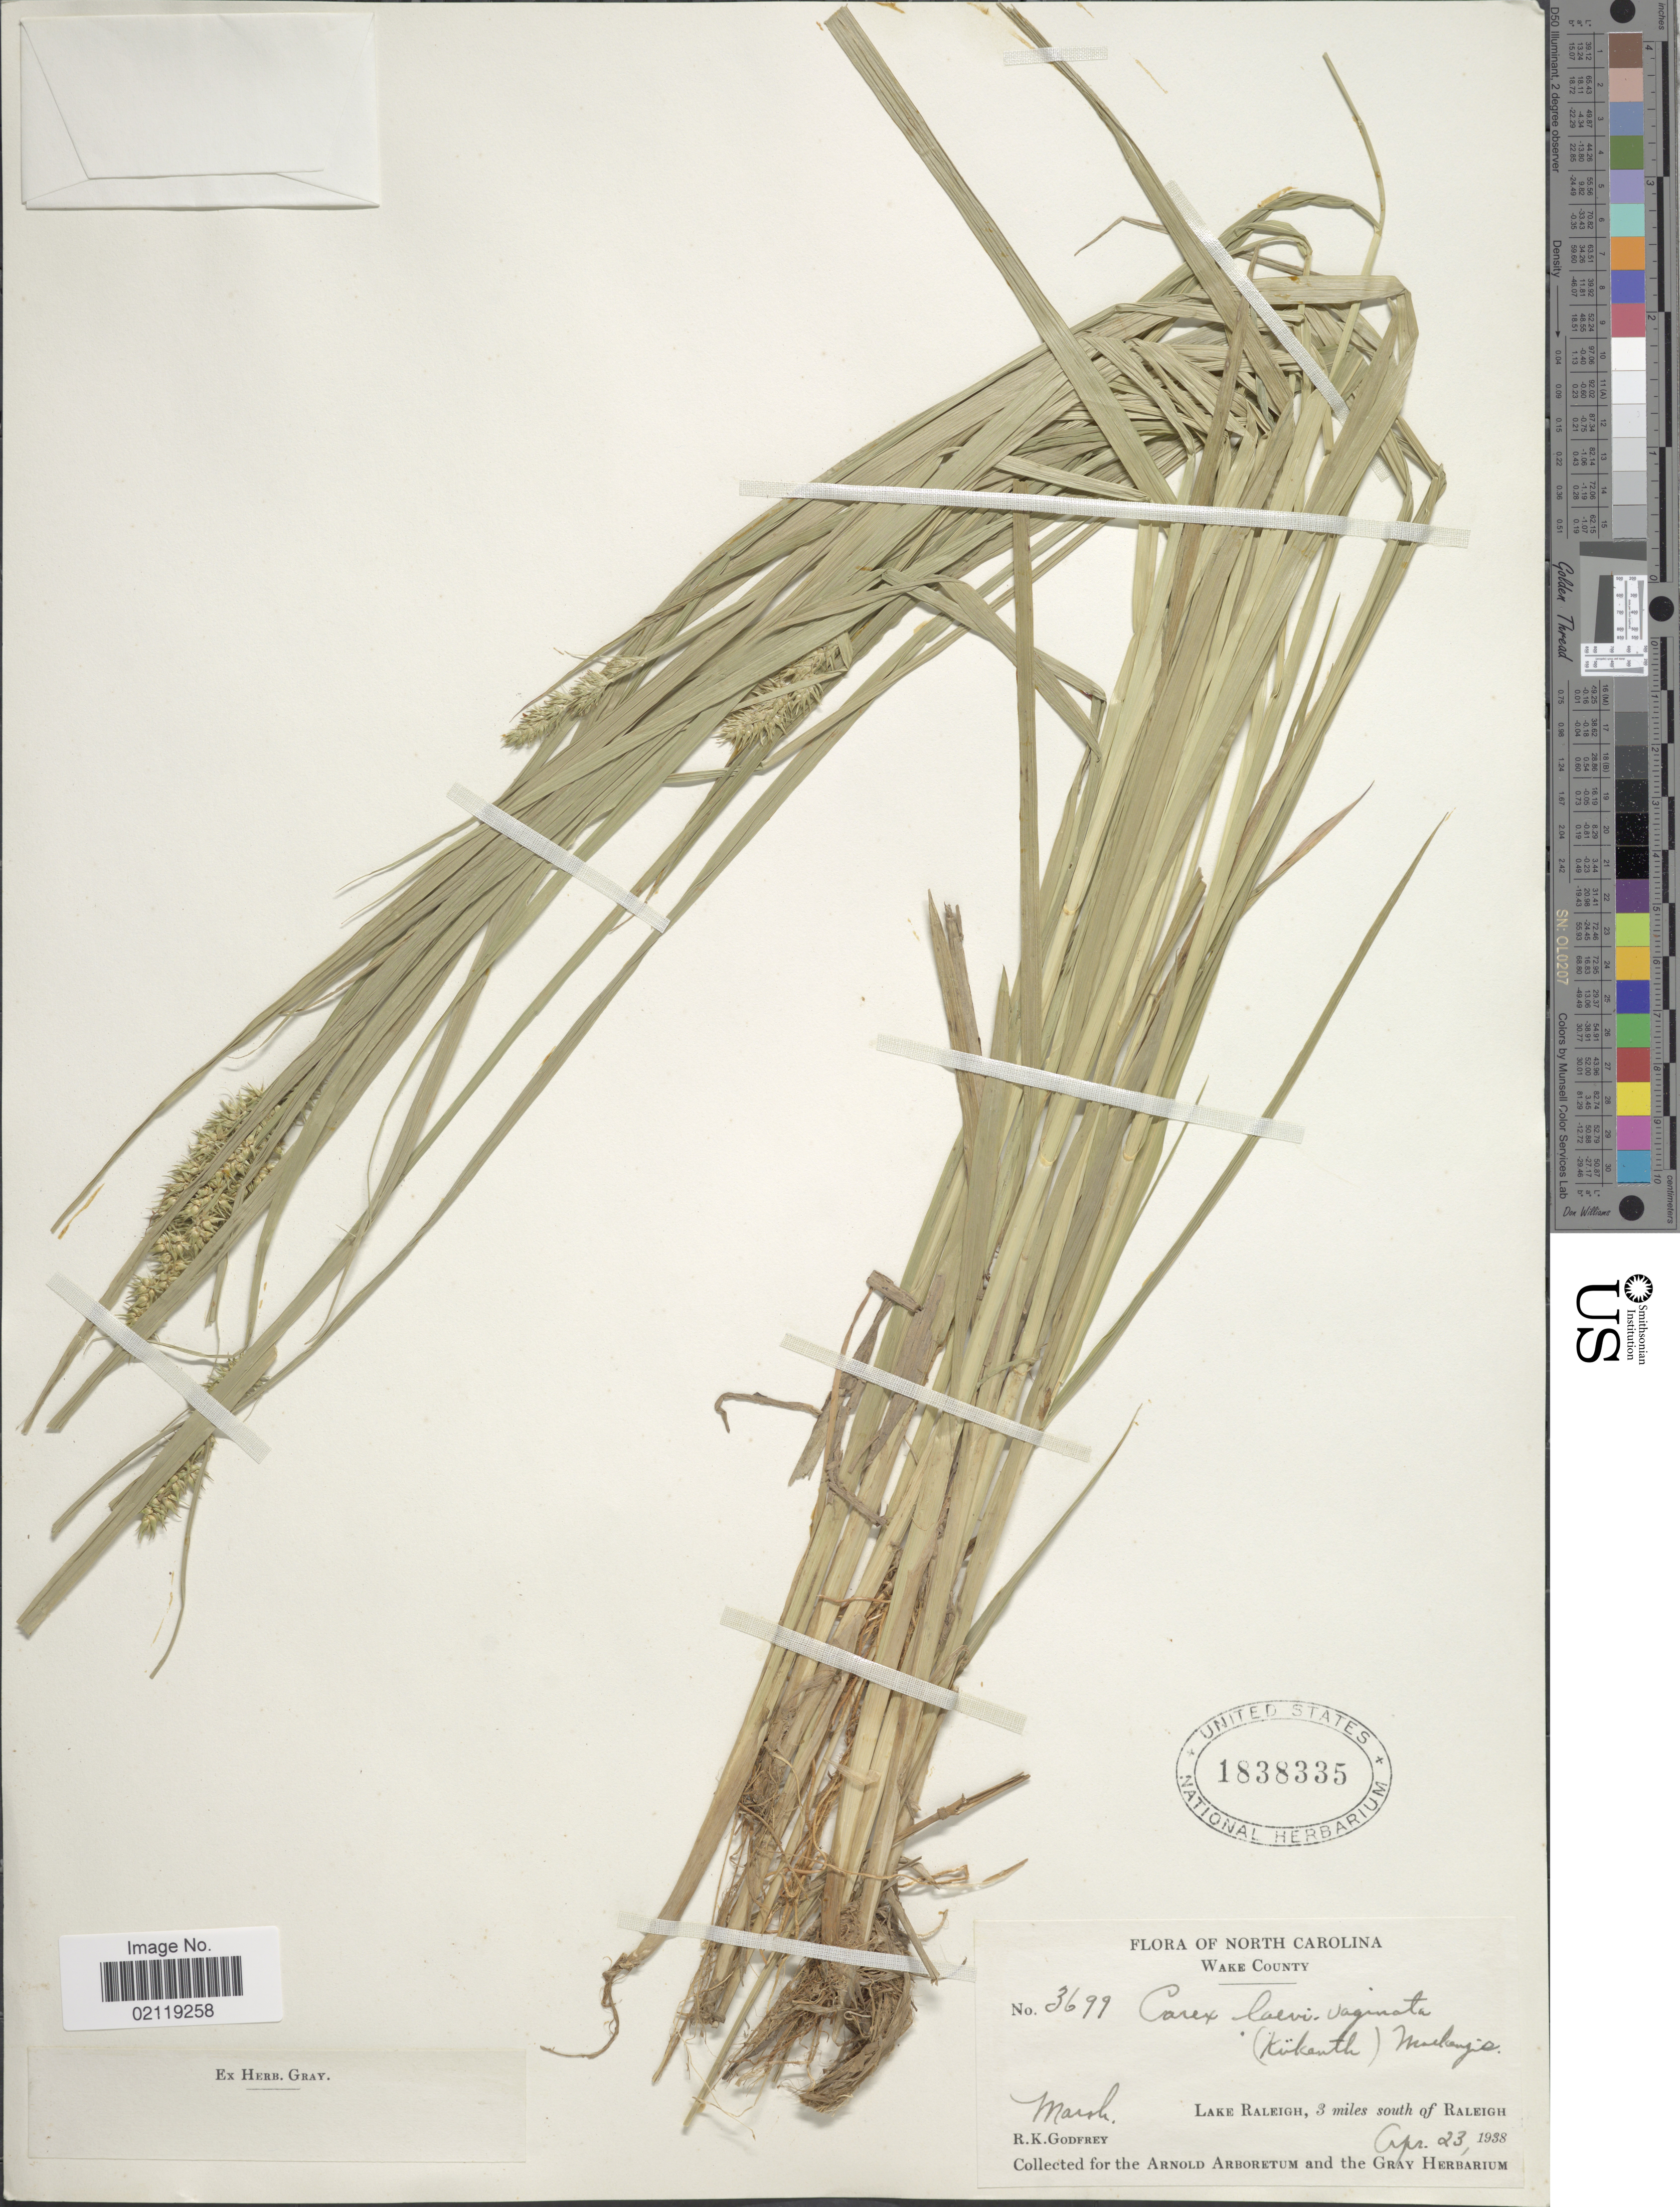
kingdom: Plantae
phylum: Tracheophyta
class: Liliopsida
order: Poales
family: Cyperaceae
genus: Carex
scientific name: Carex laevivaginata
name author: (Kük.) Mack.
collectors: R. K. Godfrey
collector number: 3699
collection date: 1938-04-23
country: United States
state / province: North Carolina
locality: Wake County. Lake Raleigh, 3 miles south of Raleigh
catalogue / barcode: US 1838335